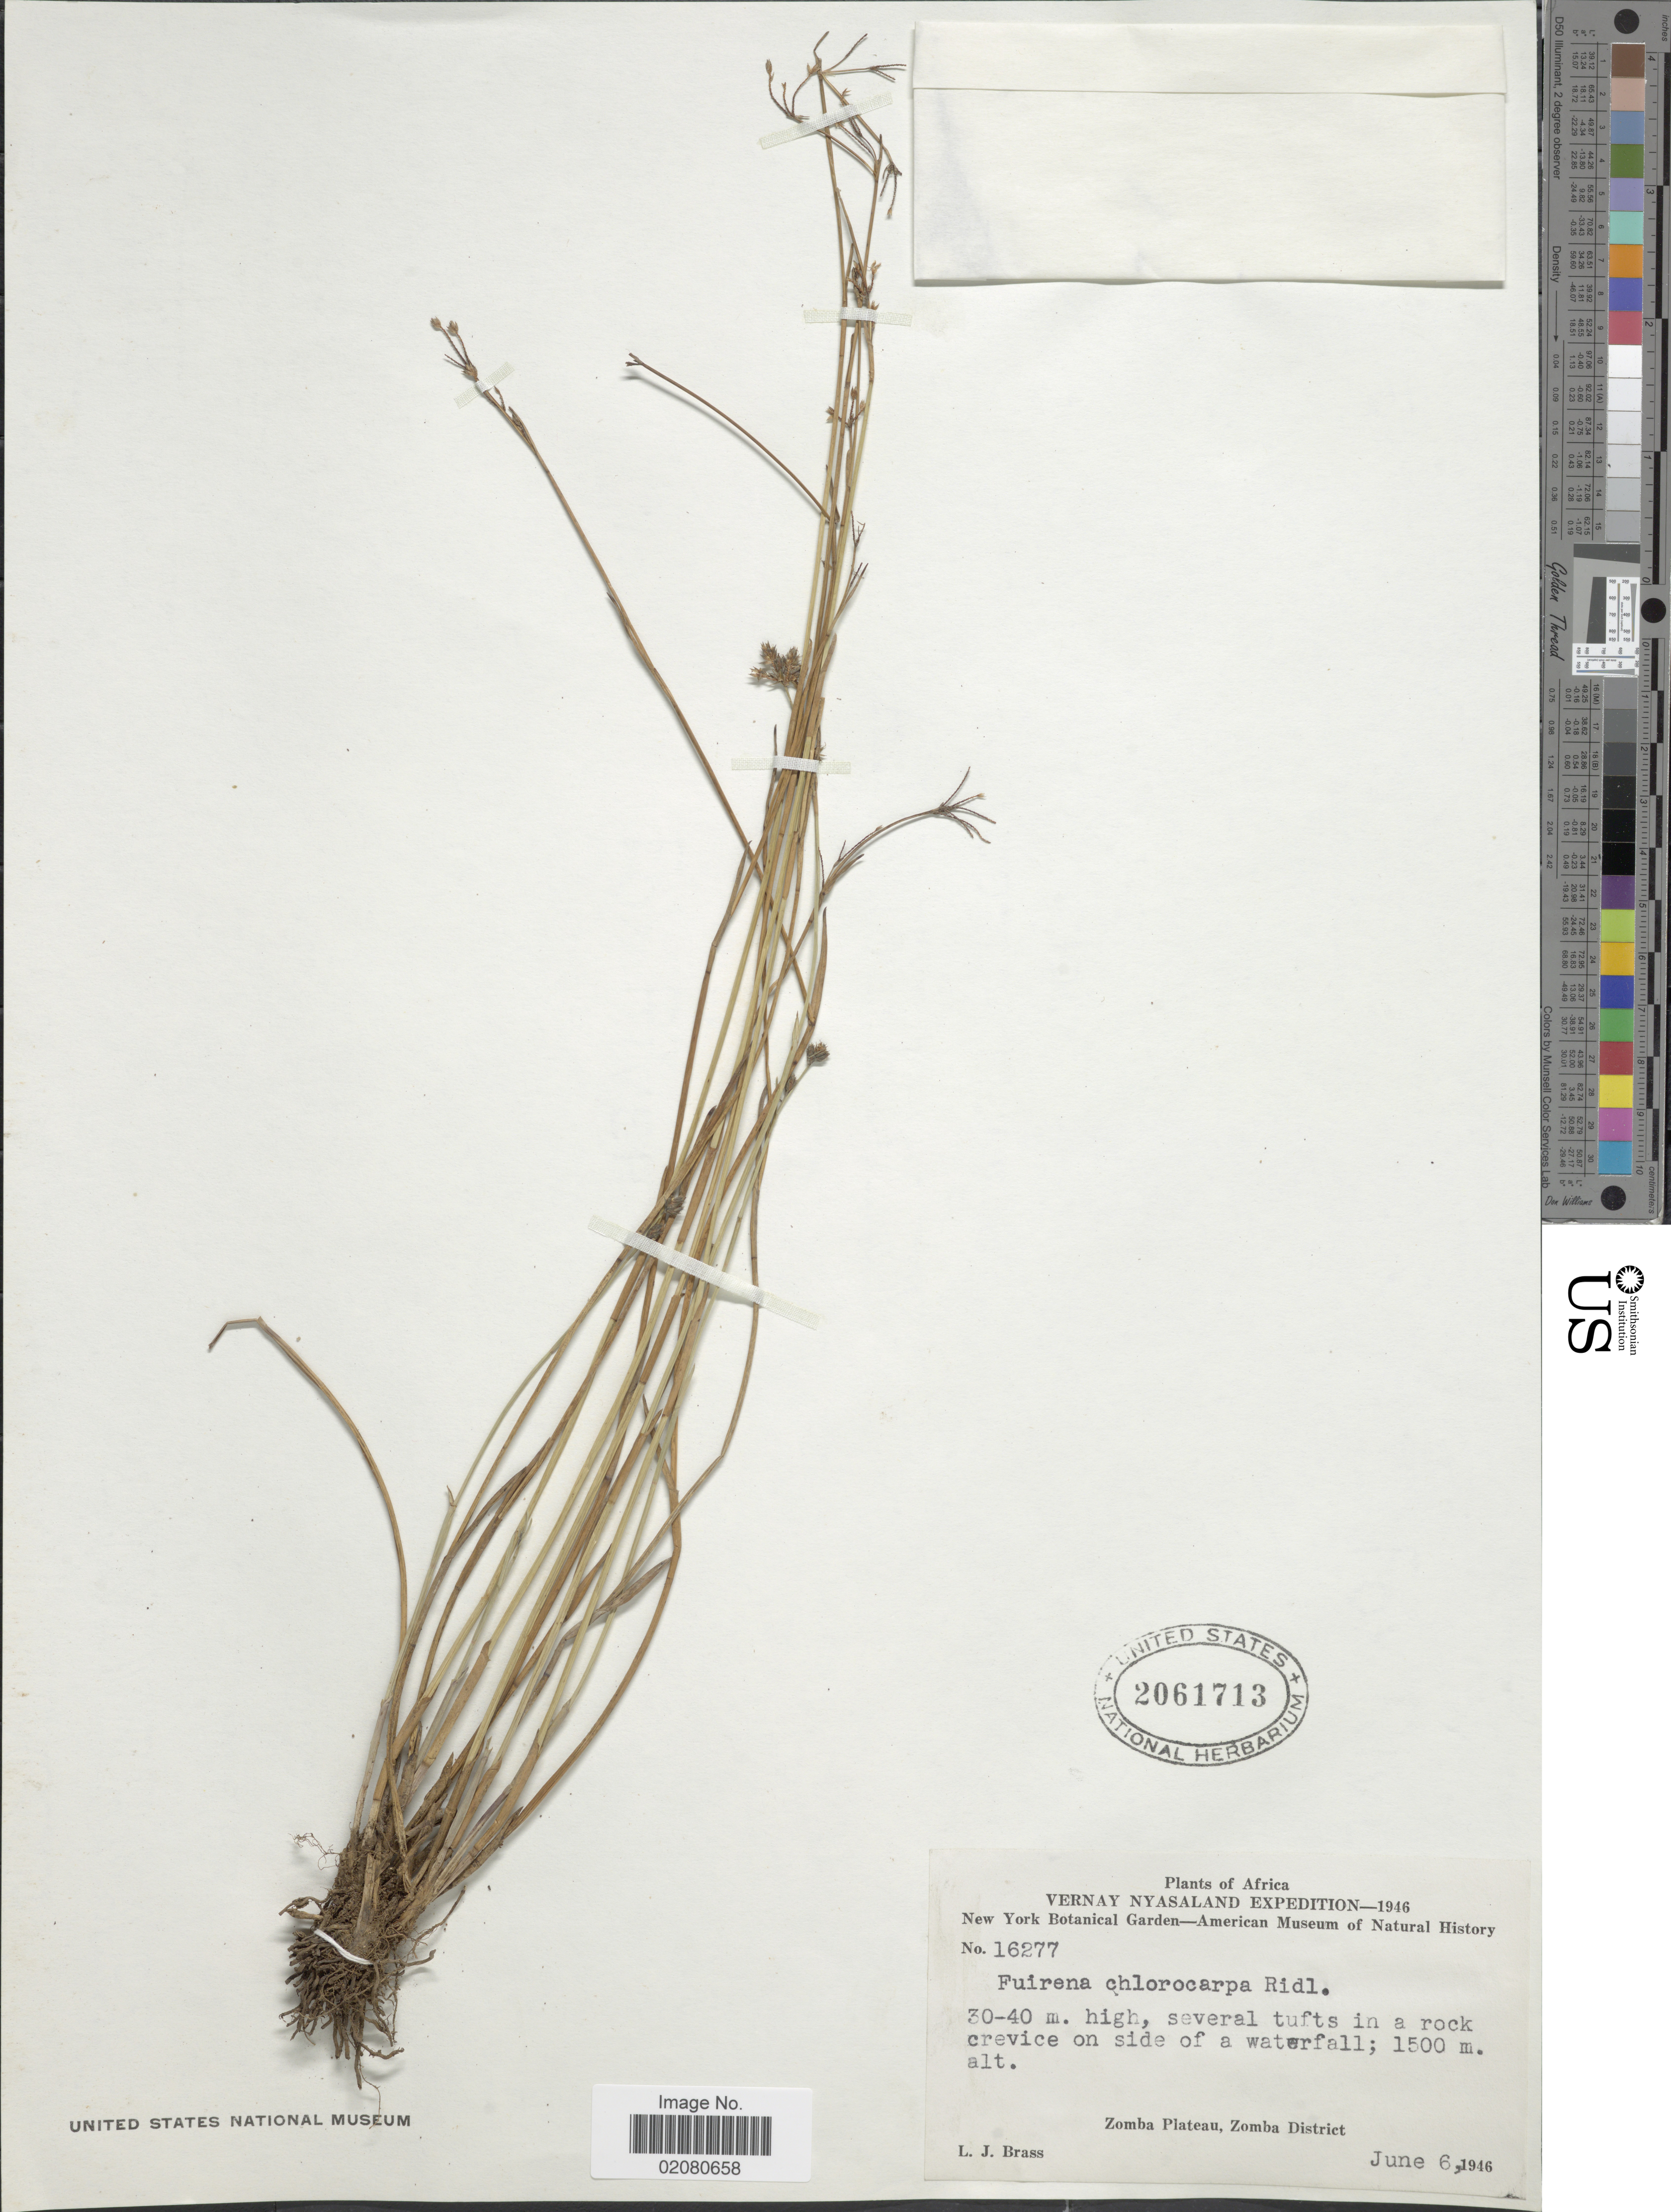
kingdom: Plantae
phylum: Tracheophyta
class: Liliopsida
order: Poales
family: Cyperaceae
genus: Fuirena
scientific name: Fuirena stricta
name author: Steud.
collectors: L. J. Brass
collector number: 16277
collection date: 1946-06-06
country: Malawi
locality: Nyasaland. several tufts in a rock crevices on side of a waterfall. Zomba Plateau, Zomba District.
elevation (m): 1500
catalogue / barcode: US 2061713